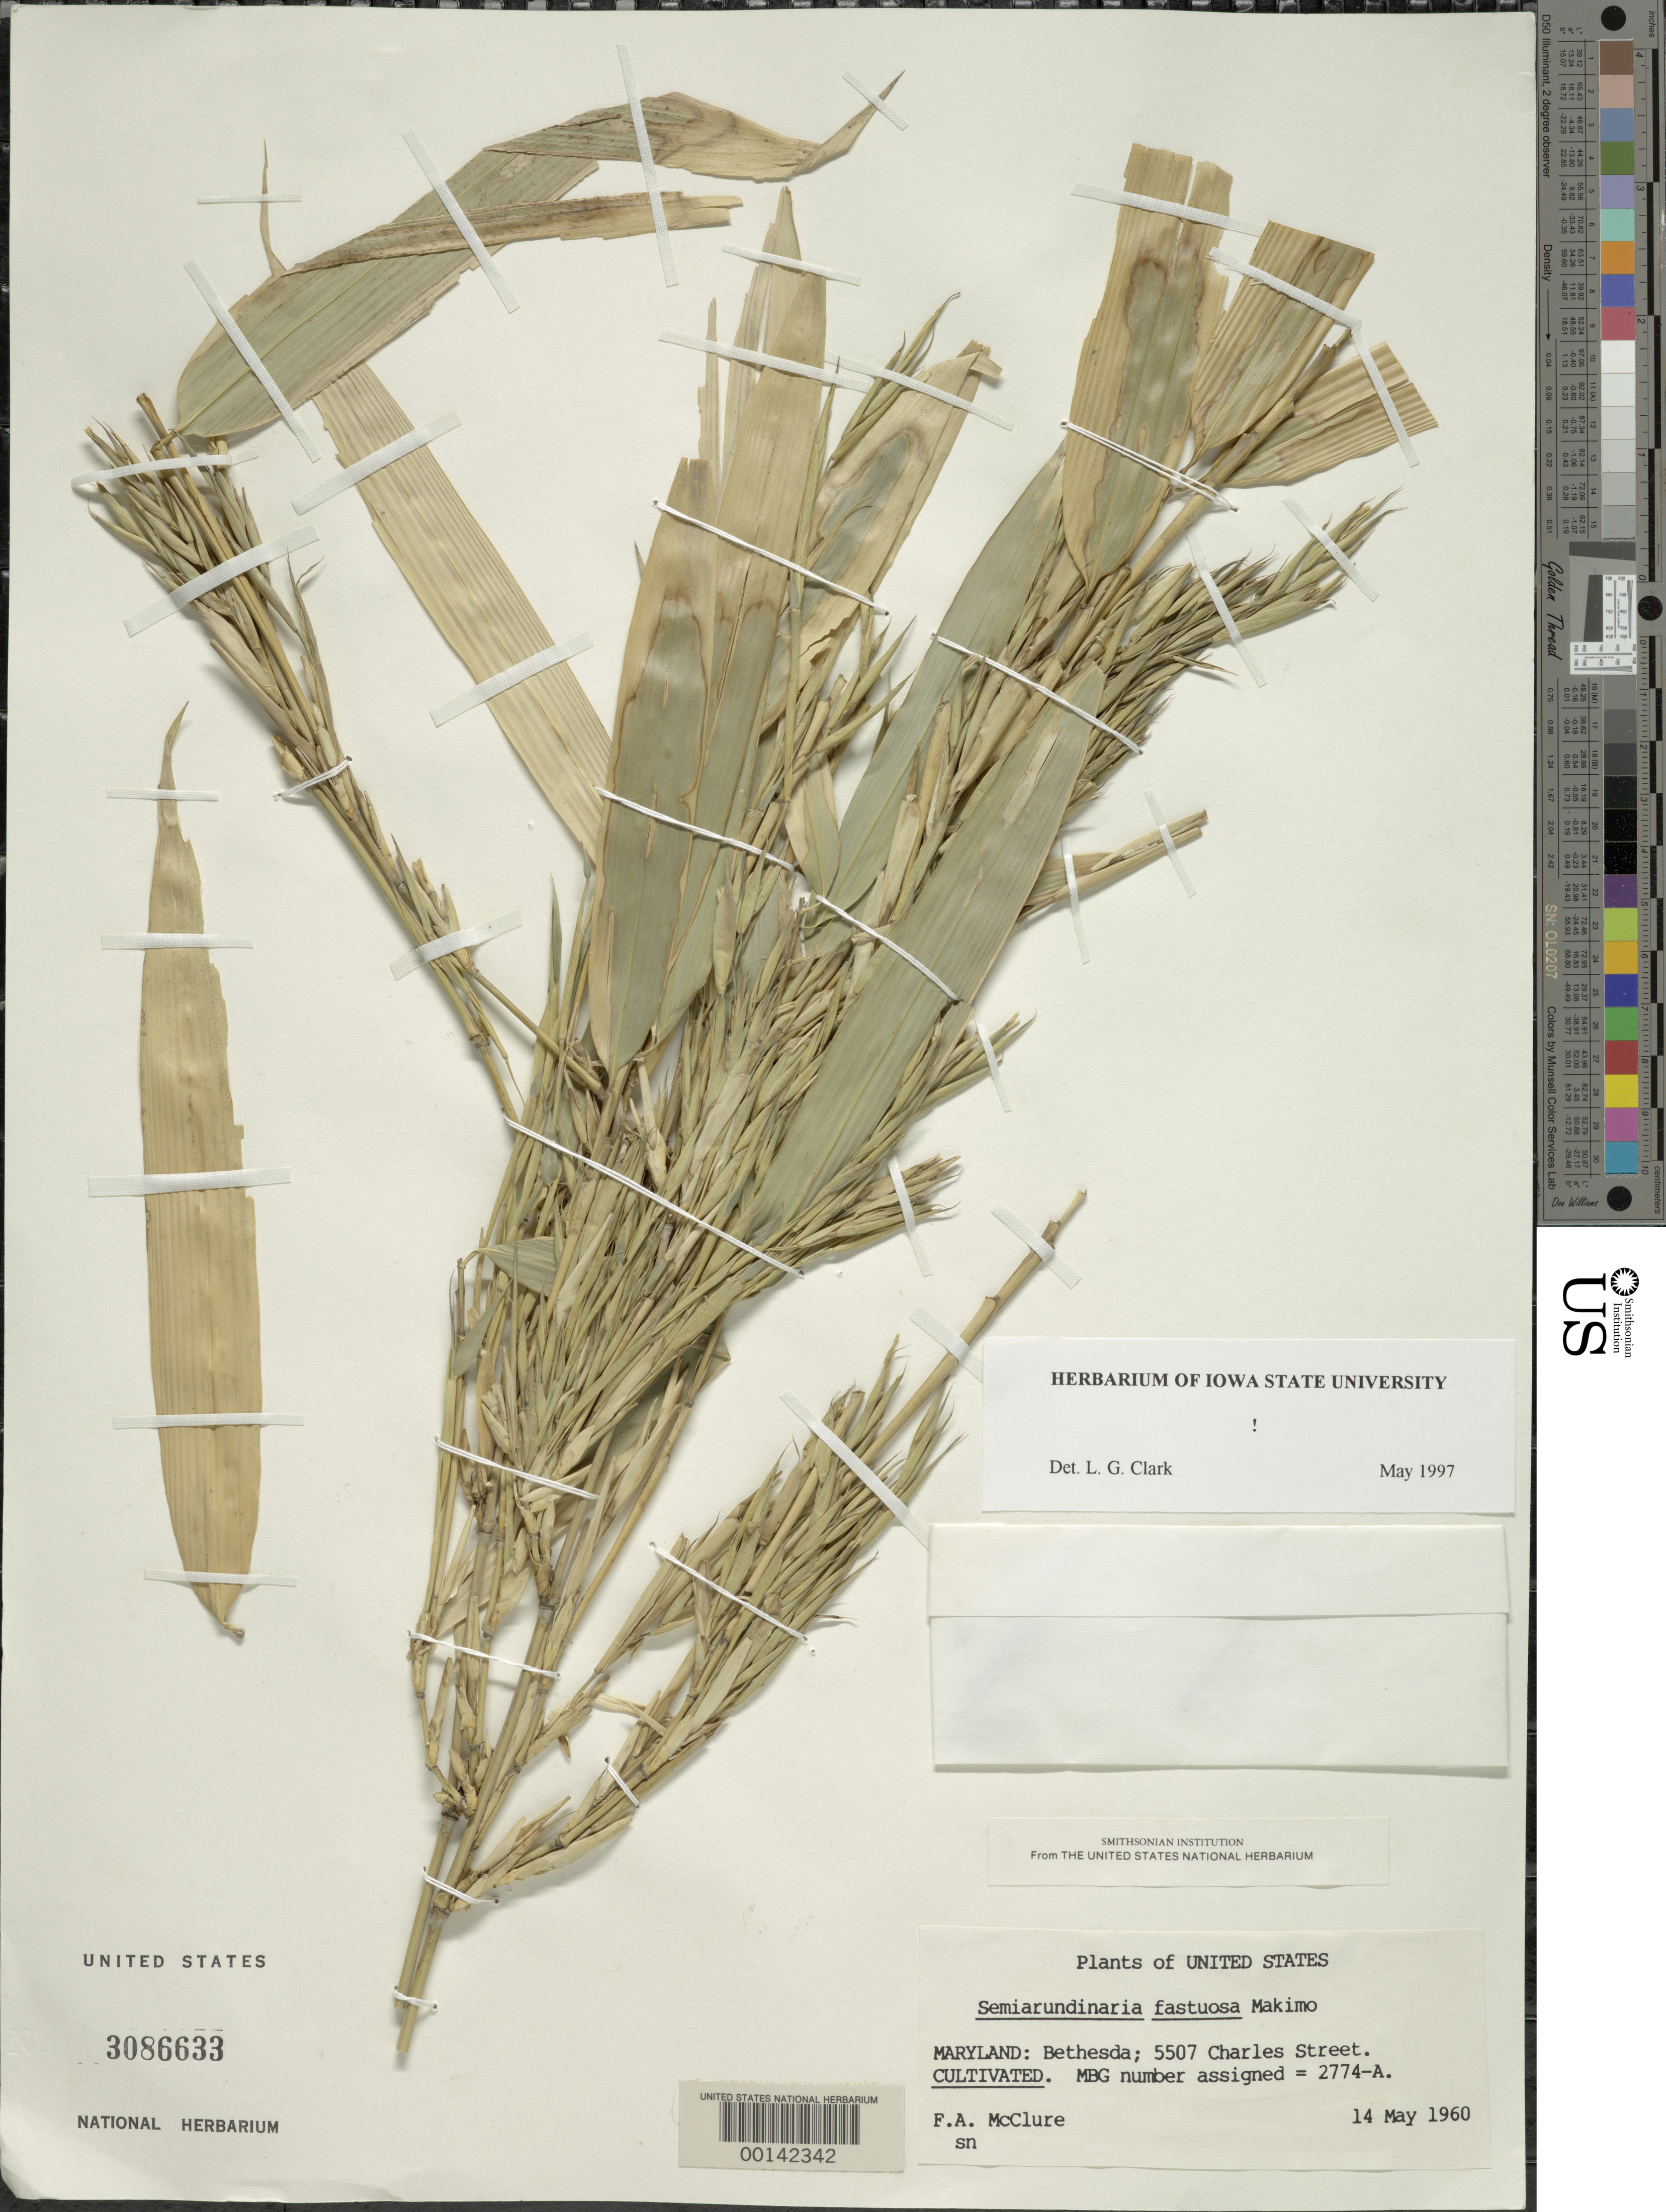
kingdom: Plantae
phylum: Tracheophyta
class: Liliopsida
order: Poales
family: Poaceae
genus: Semiarundinaria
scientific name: Semiarundinaria fastuosa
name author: Makino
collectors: F. A. McClure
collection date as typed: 14 May 1960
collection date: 1960-05-14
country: United States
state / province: Maryland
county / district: Montgomery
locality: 5507 Charles Street, Bethesda (McClure's garden)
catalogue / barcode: US 3086633